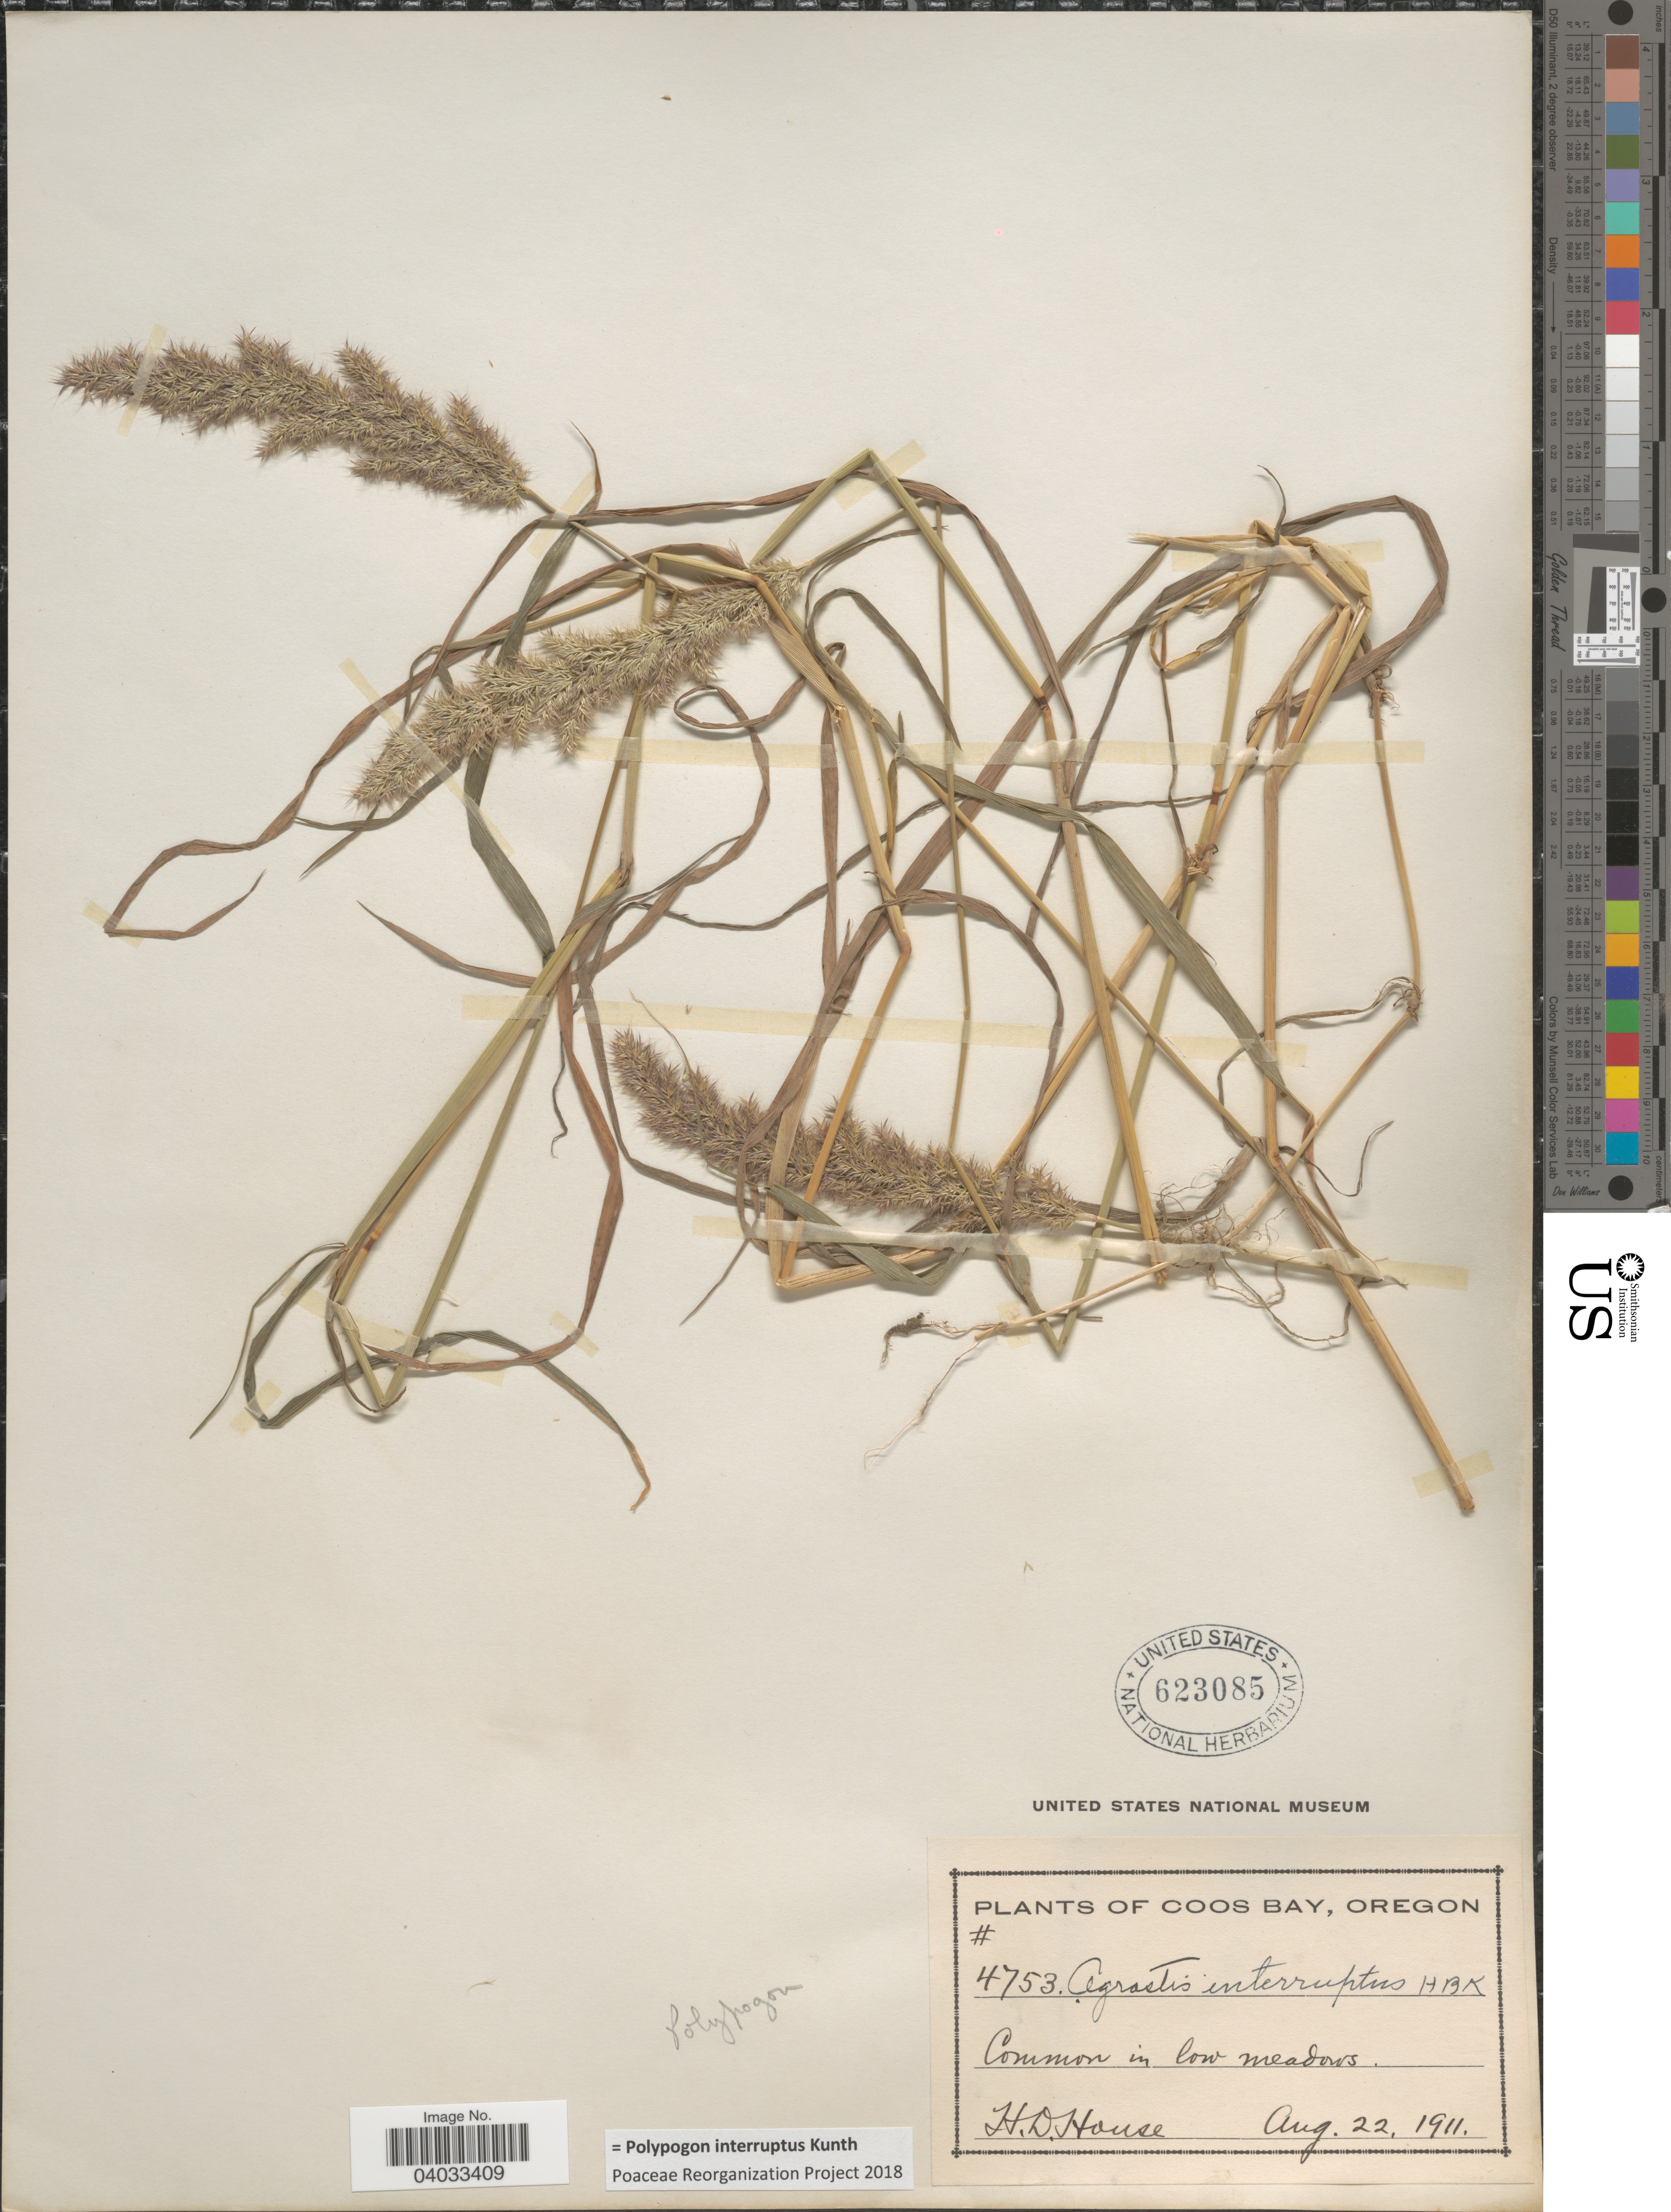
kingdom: Plantae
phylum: Tracheophyta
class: Liliopsida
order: Poales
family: Poaceae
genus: Polypogon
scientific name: Polypogon interruptus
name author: Kunth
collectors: H. D. House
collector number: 4753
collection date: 1911-08-22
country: United States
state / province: Oregon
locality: Coos Bay.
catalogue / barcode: US 623085